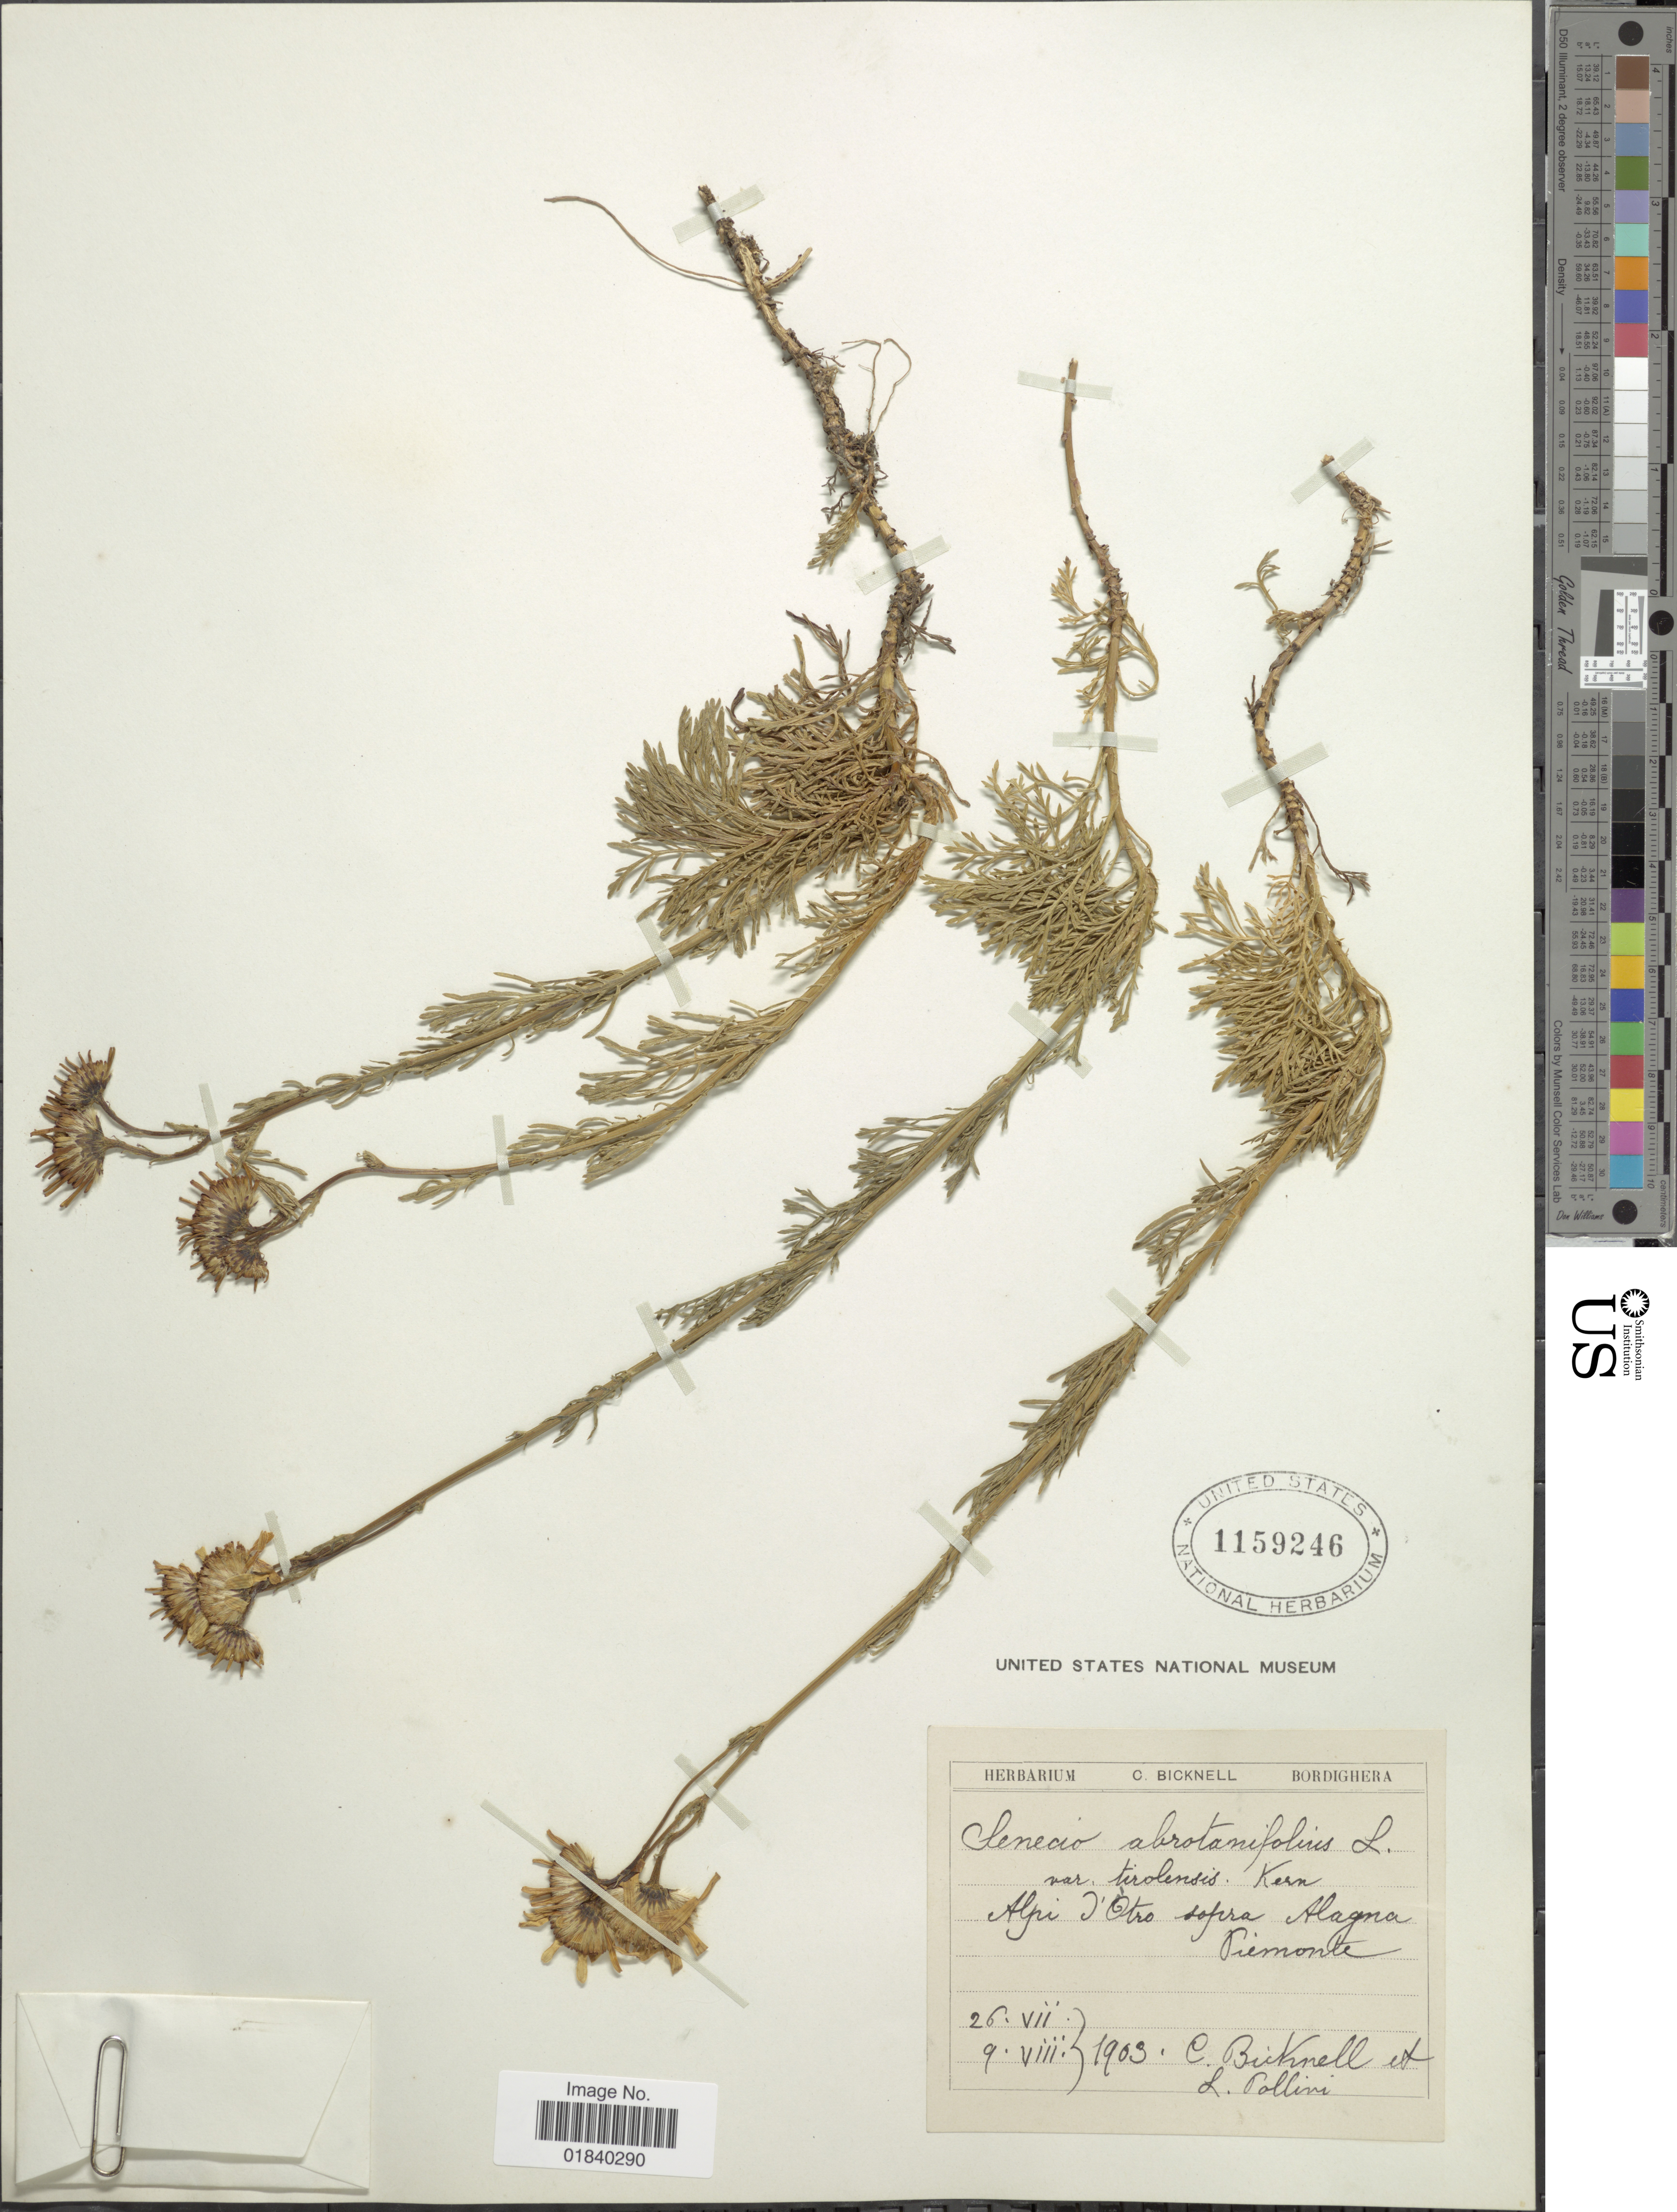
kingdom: Plantae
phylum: Tracheophyta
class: Magnoliopsida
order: Asterales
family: Asteraceae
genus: Jacobaea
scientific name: Jacobaea abrotanifolia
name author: (L.) Moench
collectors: C. Bicknell & L. Pollini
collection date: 1903-07-26/1903-08-09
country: Italy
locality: Alpi d'Otro sopra Alagna Piemonte. [interpreted]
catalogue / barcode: US 1159246